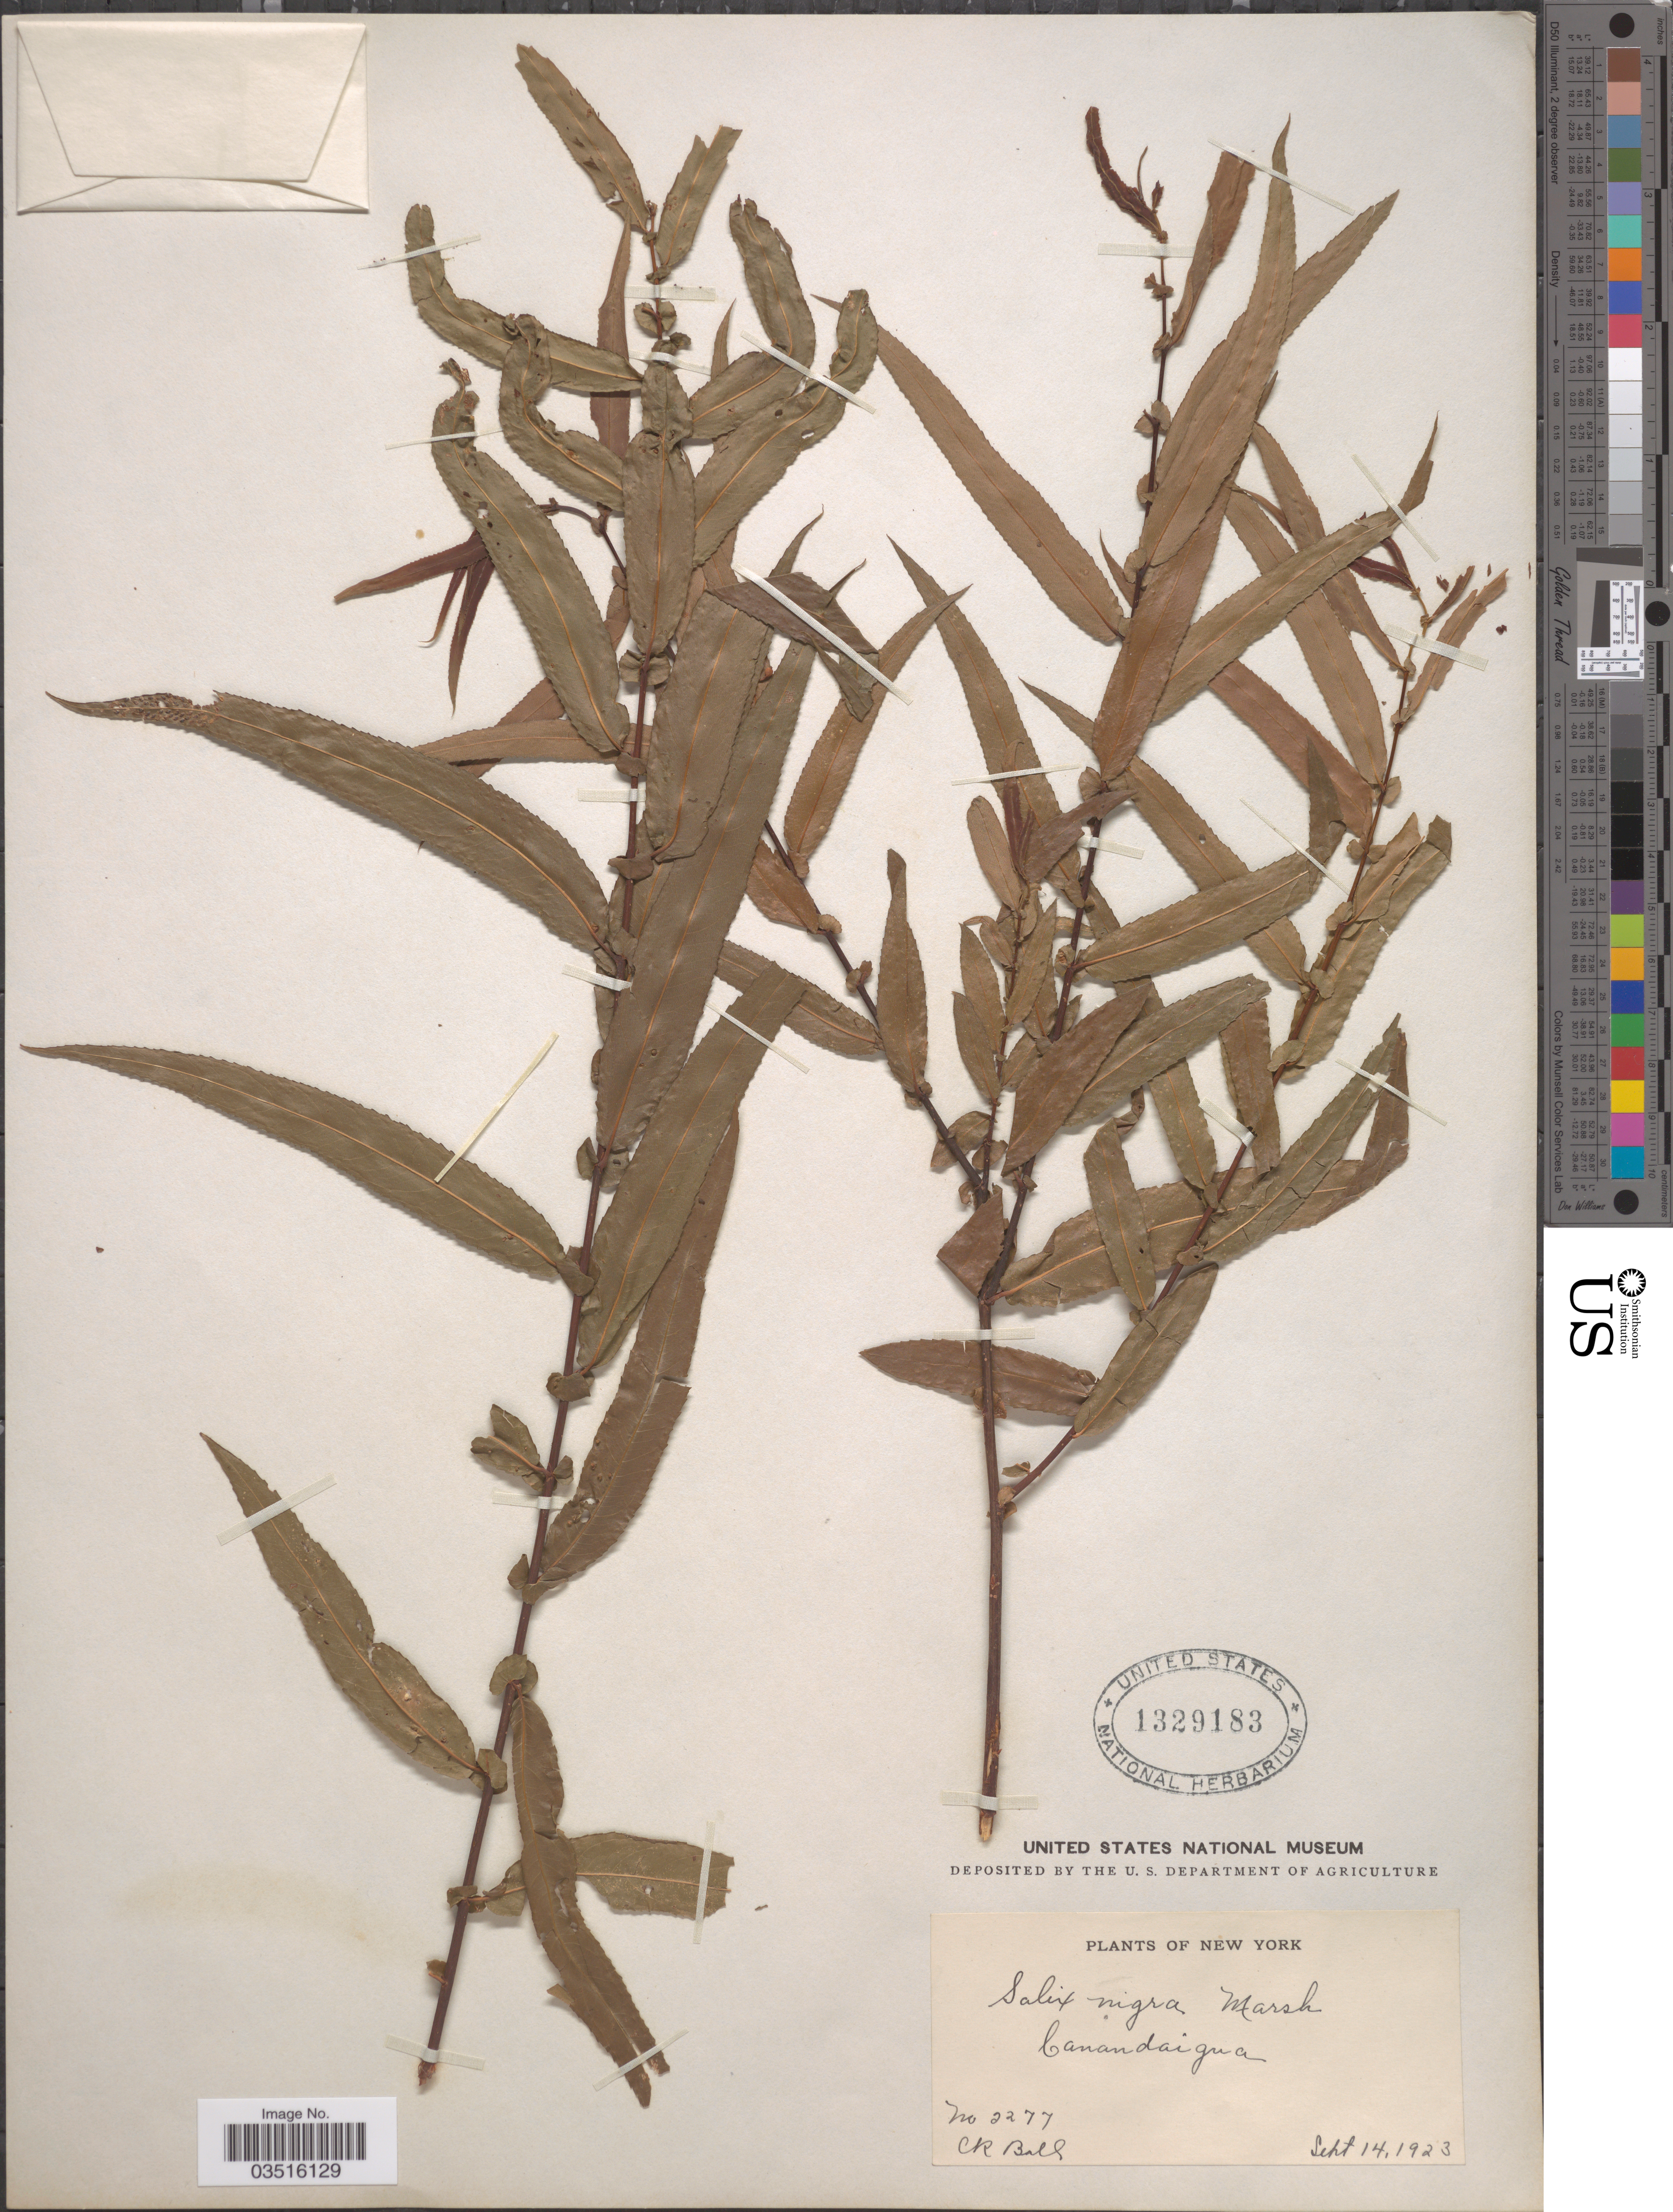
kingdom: Plantae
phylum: Tracheophyta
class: Magnoliopsida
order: Malpighiales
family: Salicaceae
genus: Salix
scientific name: Salix nigra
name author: Marshall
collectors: C. R. Ball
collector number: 2277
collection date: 1923-09-14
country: United States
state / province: New York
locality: Canandaigua.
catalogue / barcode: US 1329183